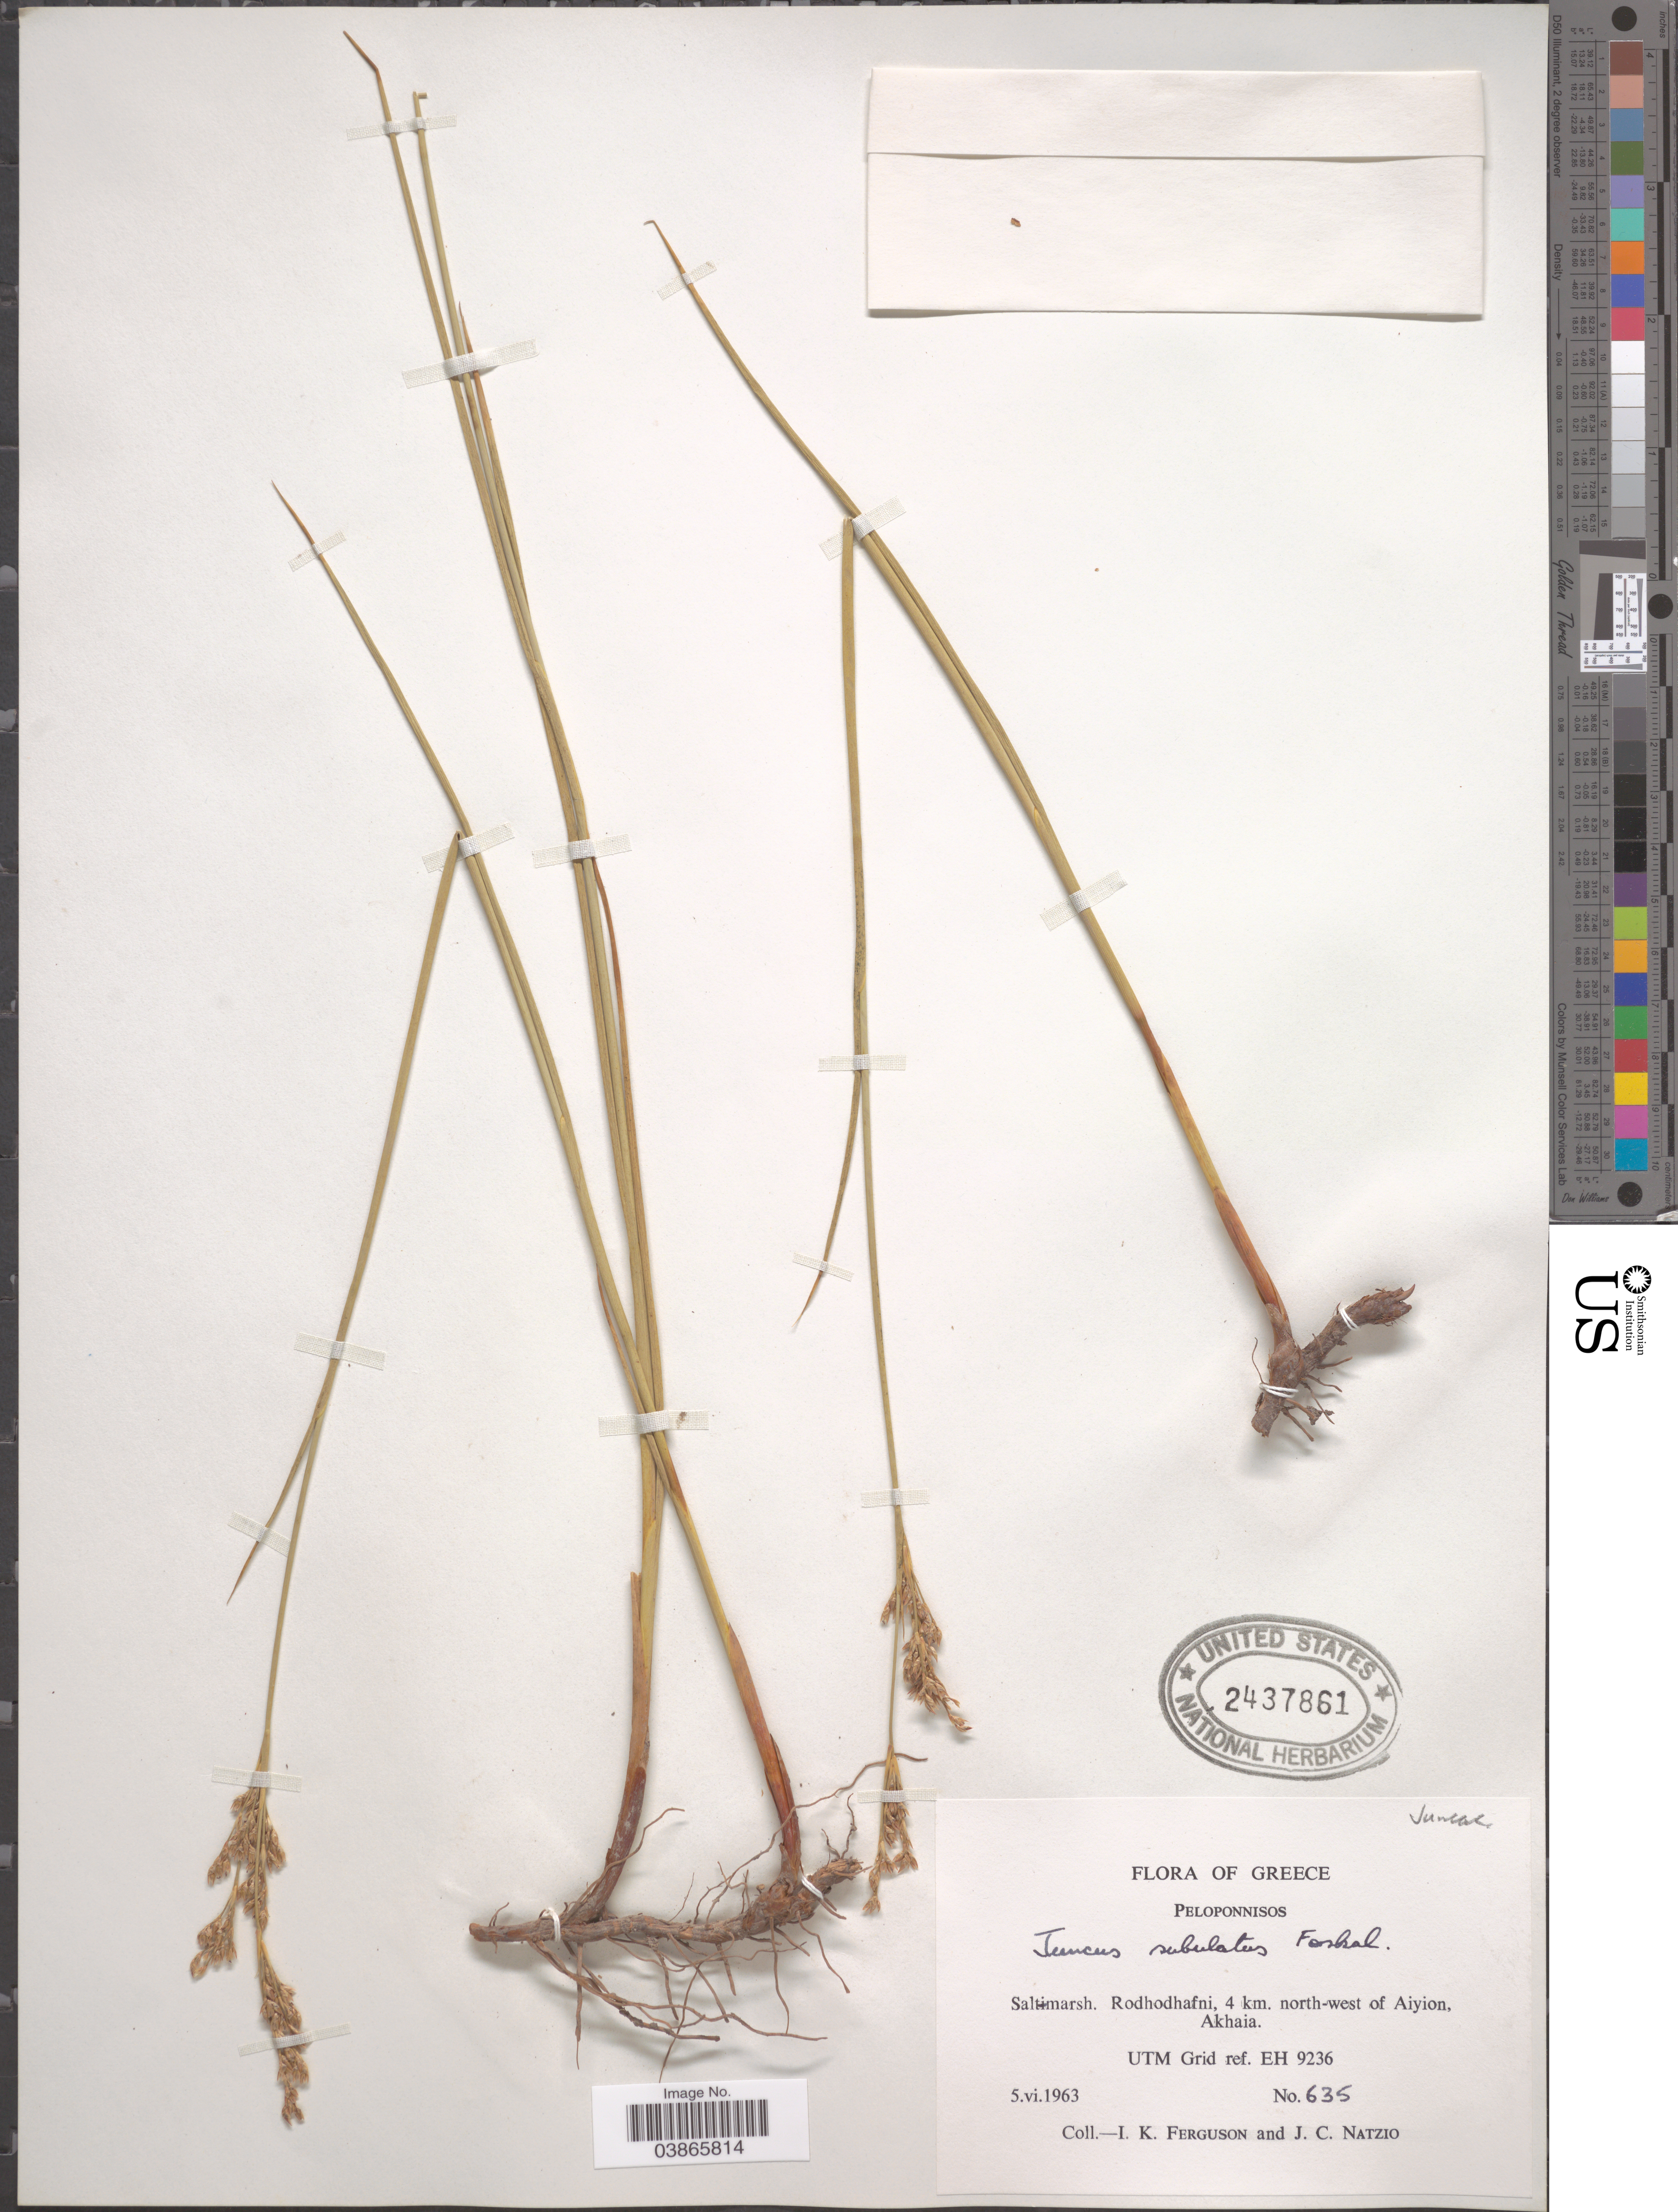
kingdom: Plantae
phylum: Tracheophyta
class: Liliopsida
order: Poales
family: Juncaceae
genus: Juncus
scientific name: Juncus subulatus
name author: Forssk.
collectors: I. K. Ferguson & J. Natzio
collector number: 635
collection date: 1963-06-05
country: Greece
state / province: Peloponnese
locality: Peloponnisos. Rodhodhafni, 4 km. north-west of Aiyion, Akhaia. UTM Grid ref. EH 9236.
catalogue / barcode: US 2437861